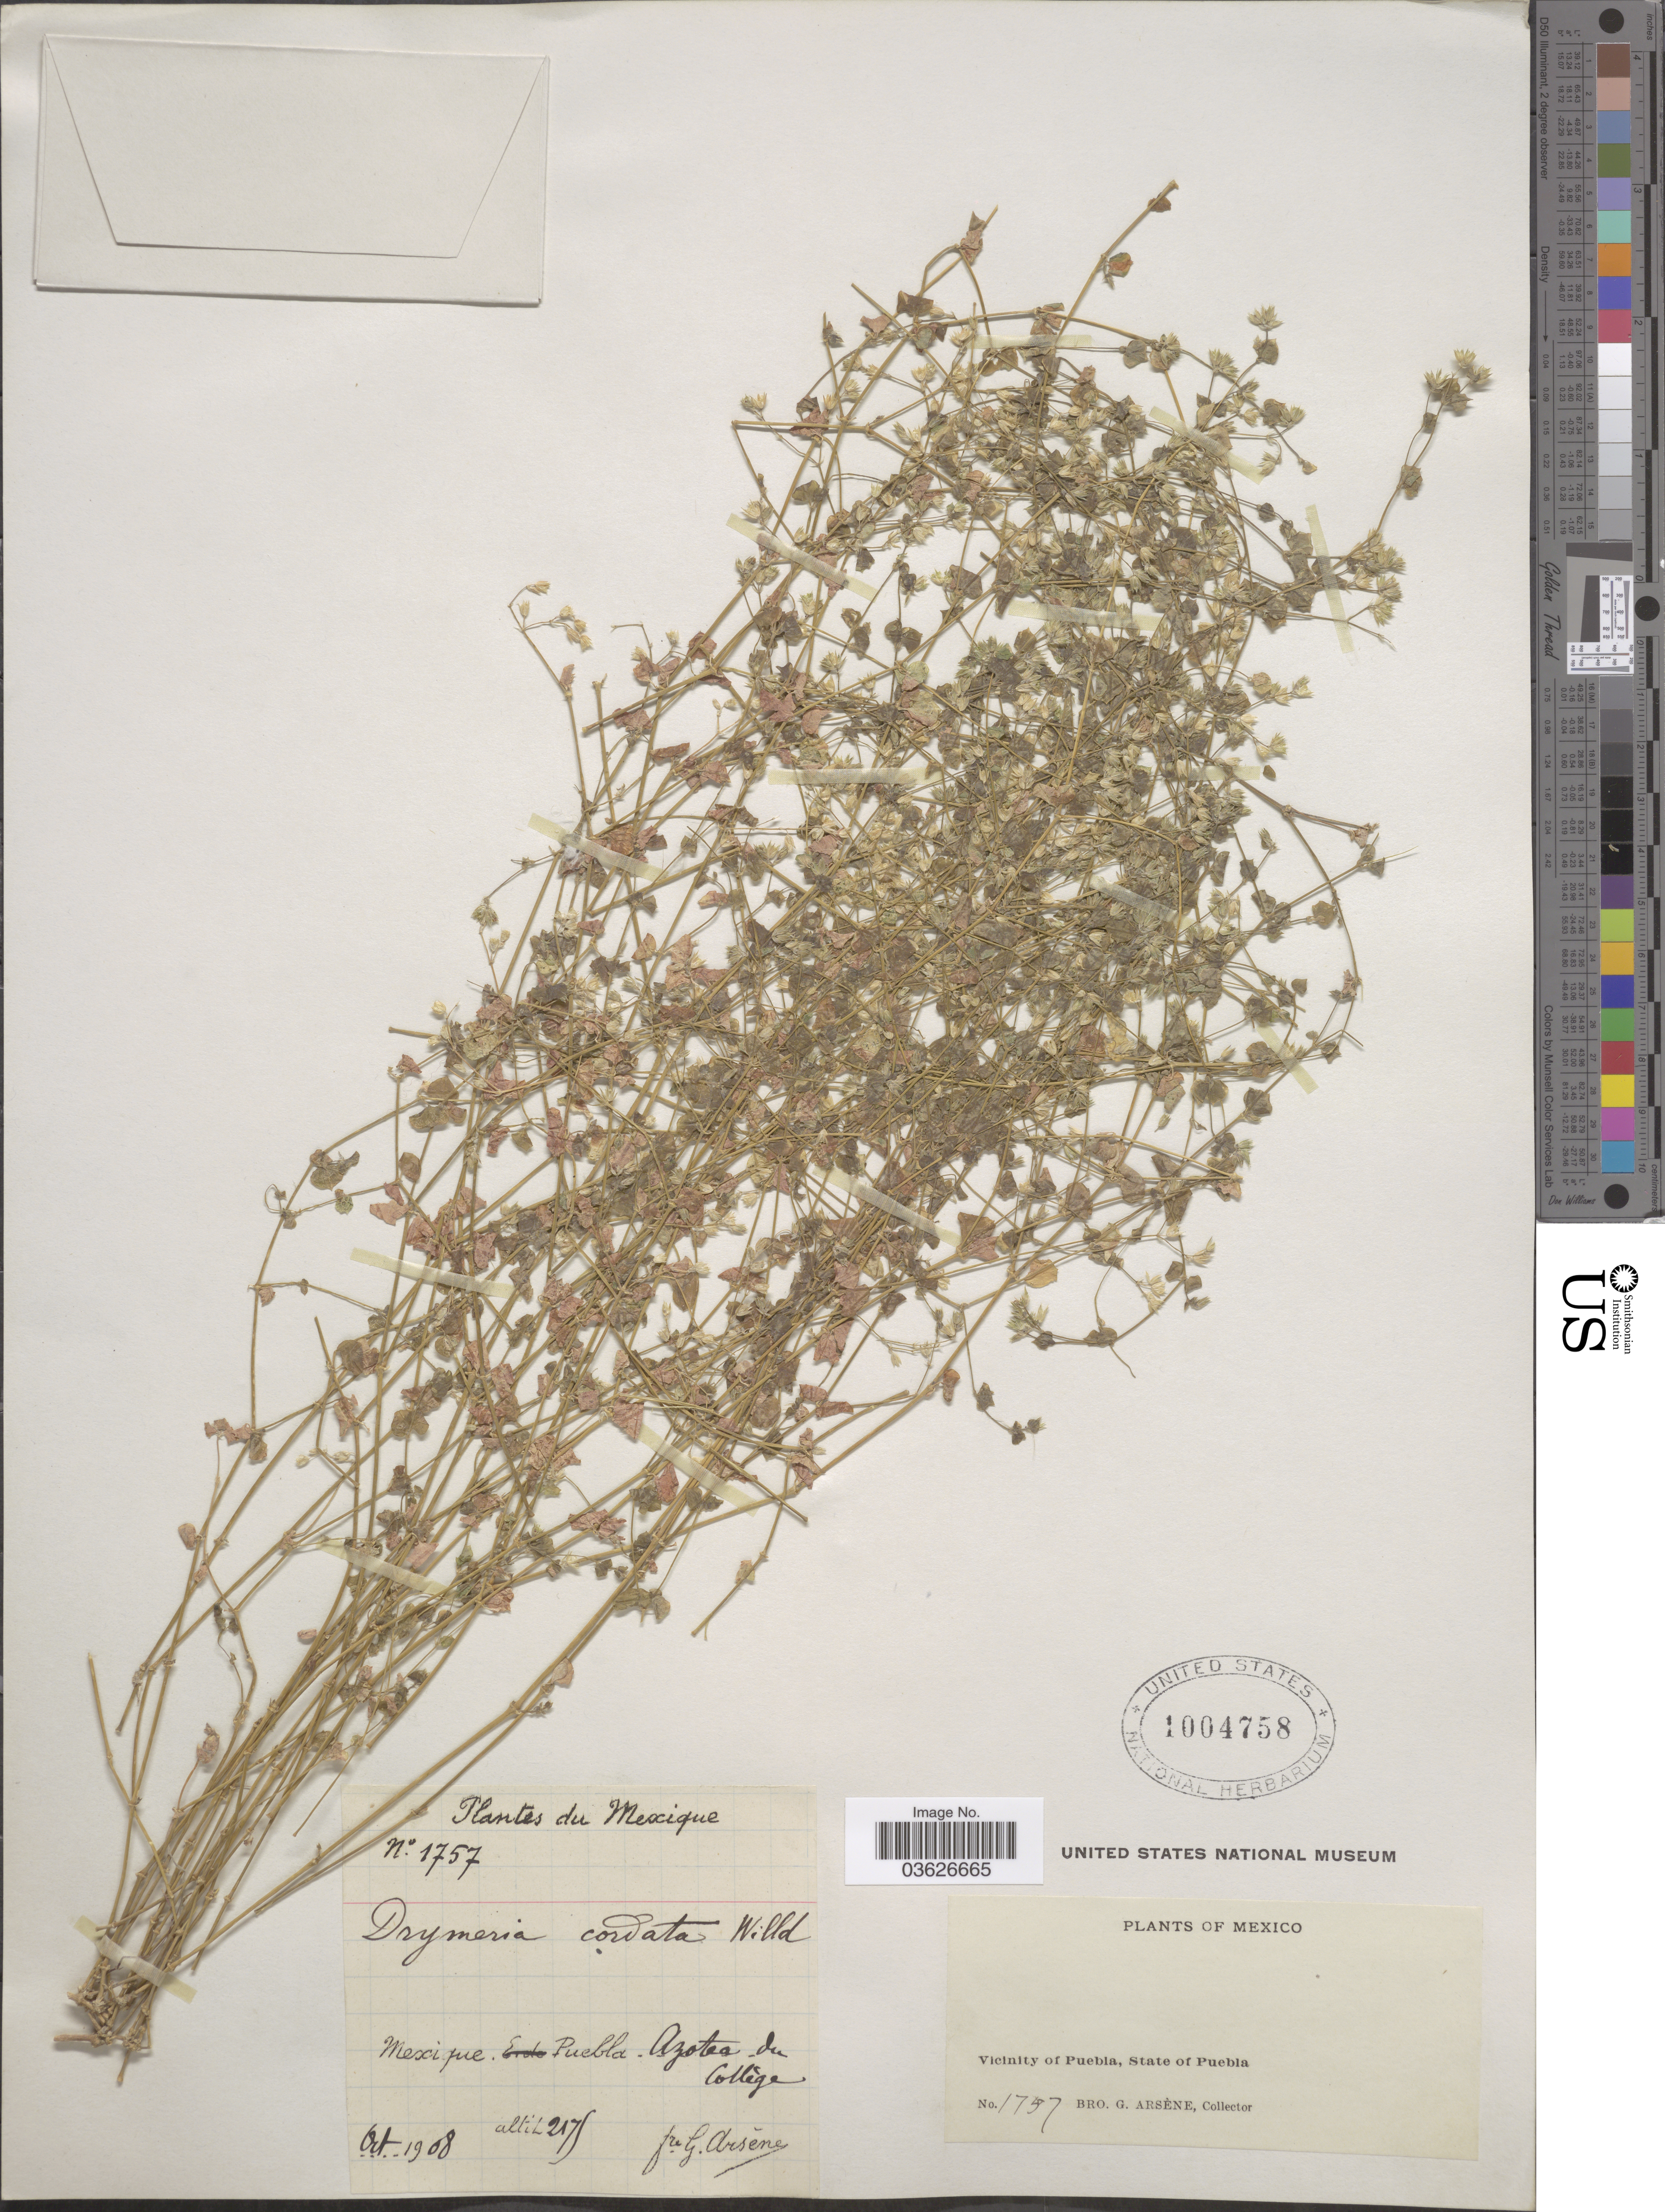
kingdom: Plantae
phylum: Tracheophyta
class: Magnoliopsida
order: Caryophyllales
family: Caryophyllaceae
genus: Drymaria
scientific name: Drymaria glandulosa var. fendleri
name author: (S. Watson) Fosberg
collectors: Bro. G. Arsène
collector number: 1757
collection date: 1908-10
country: Mexico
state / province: Puebla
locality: Vicinity of Puebla. Azotea du College.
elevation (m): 2175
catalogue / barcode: US 1004758